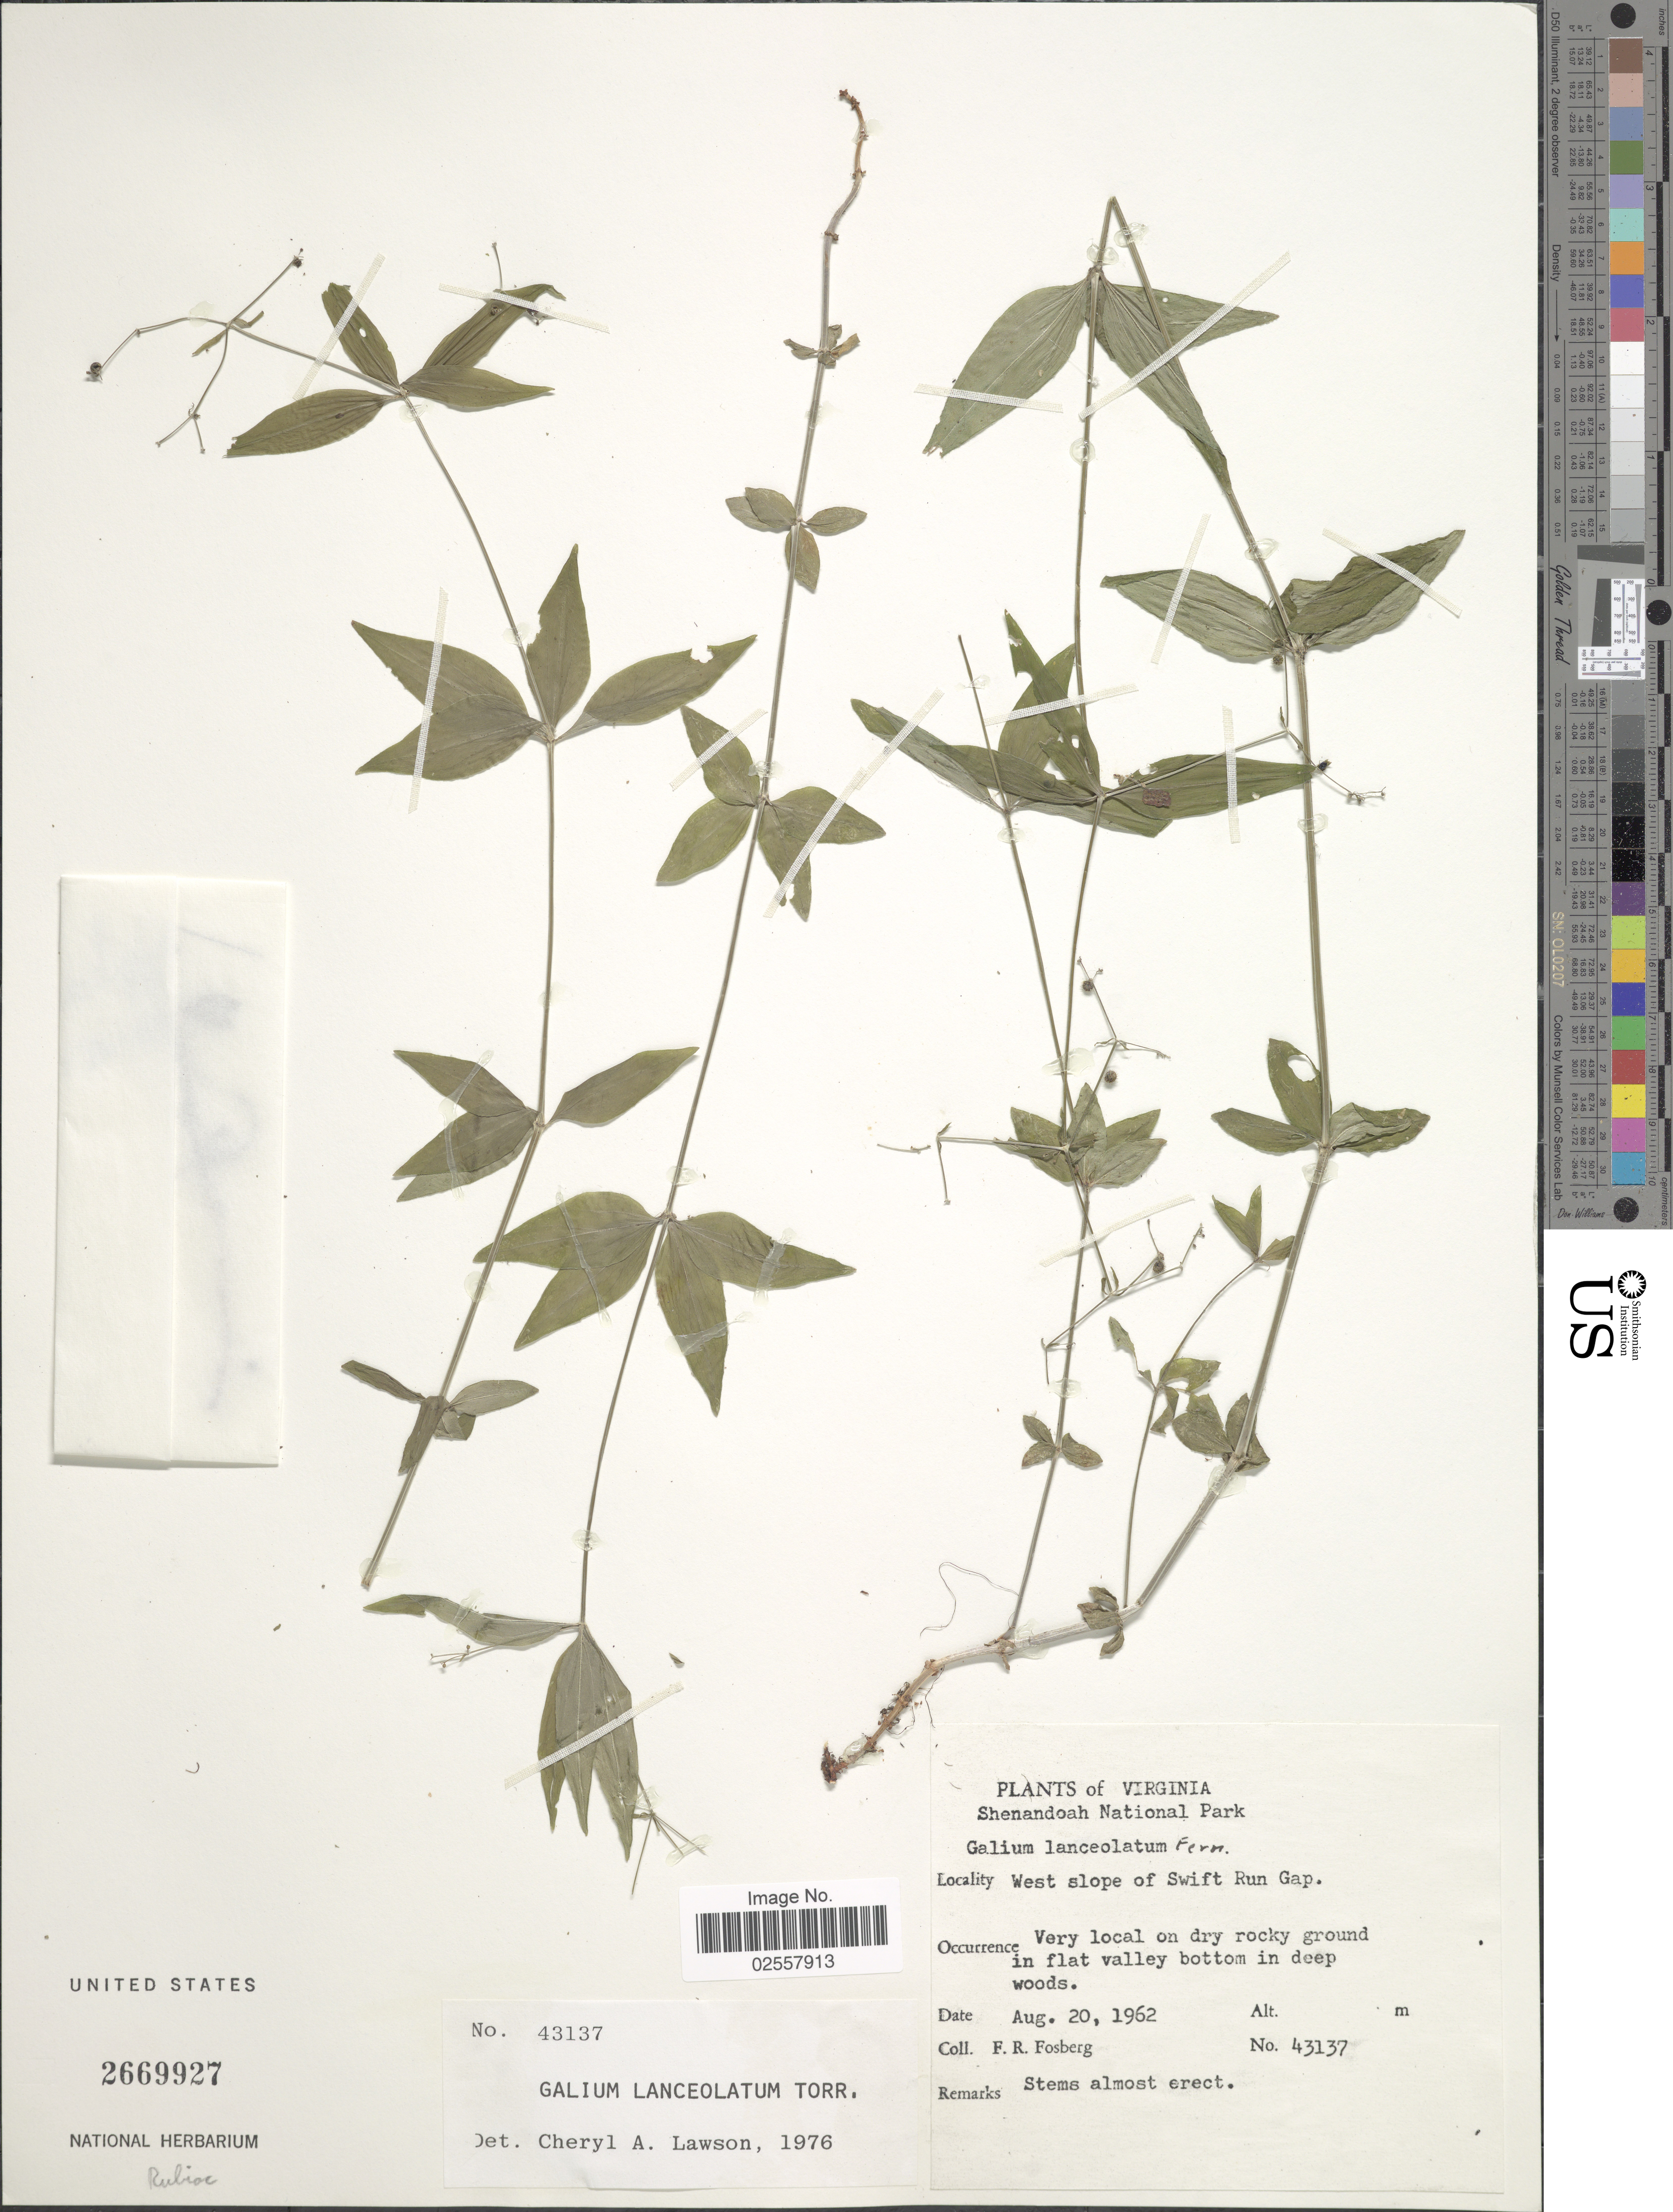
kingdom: Plantae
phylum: Tracheophyta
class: Magnoliopsida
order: Gentianales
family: Rubiaceae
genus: Galium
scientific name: Galium lanceolatum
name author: (Torr. & A. Gray) Torr.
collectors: F. R. Fosberg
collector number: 43137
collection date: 1962-08-20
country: United States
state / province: Virginia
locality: Shenandoah National Park, west slope of Swift Run Gap, west slope of Swift Run Gap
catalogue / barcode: US 2669927